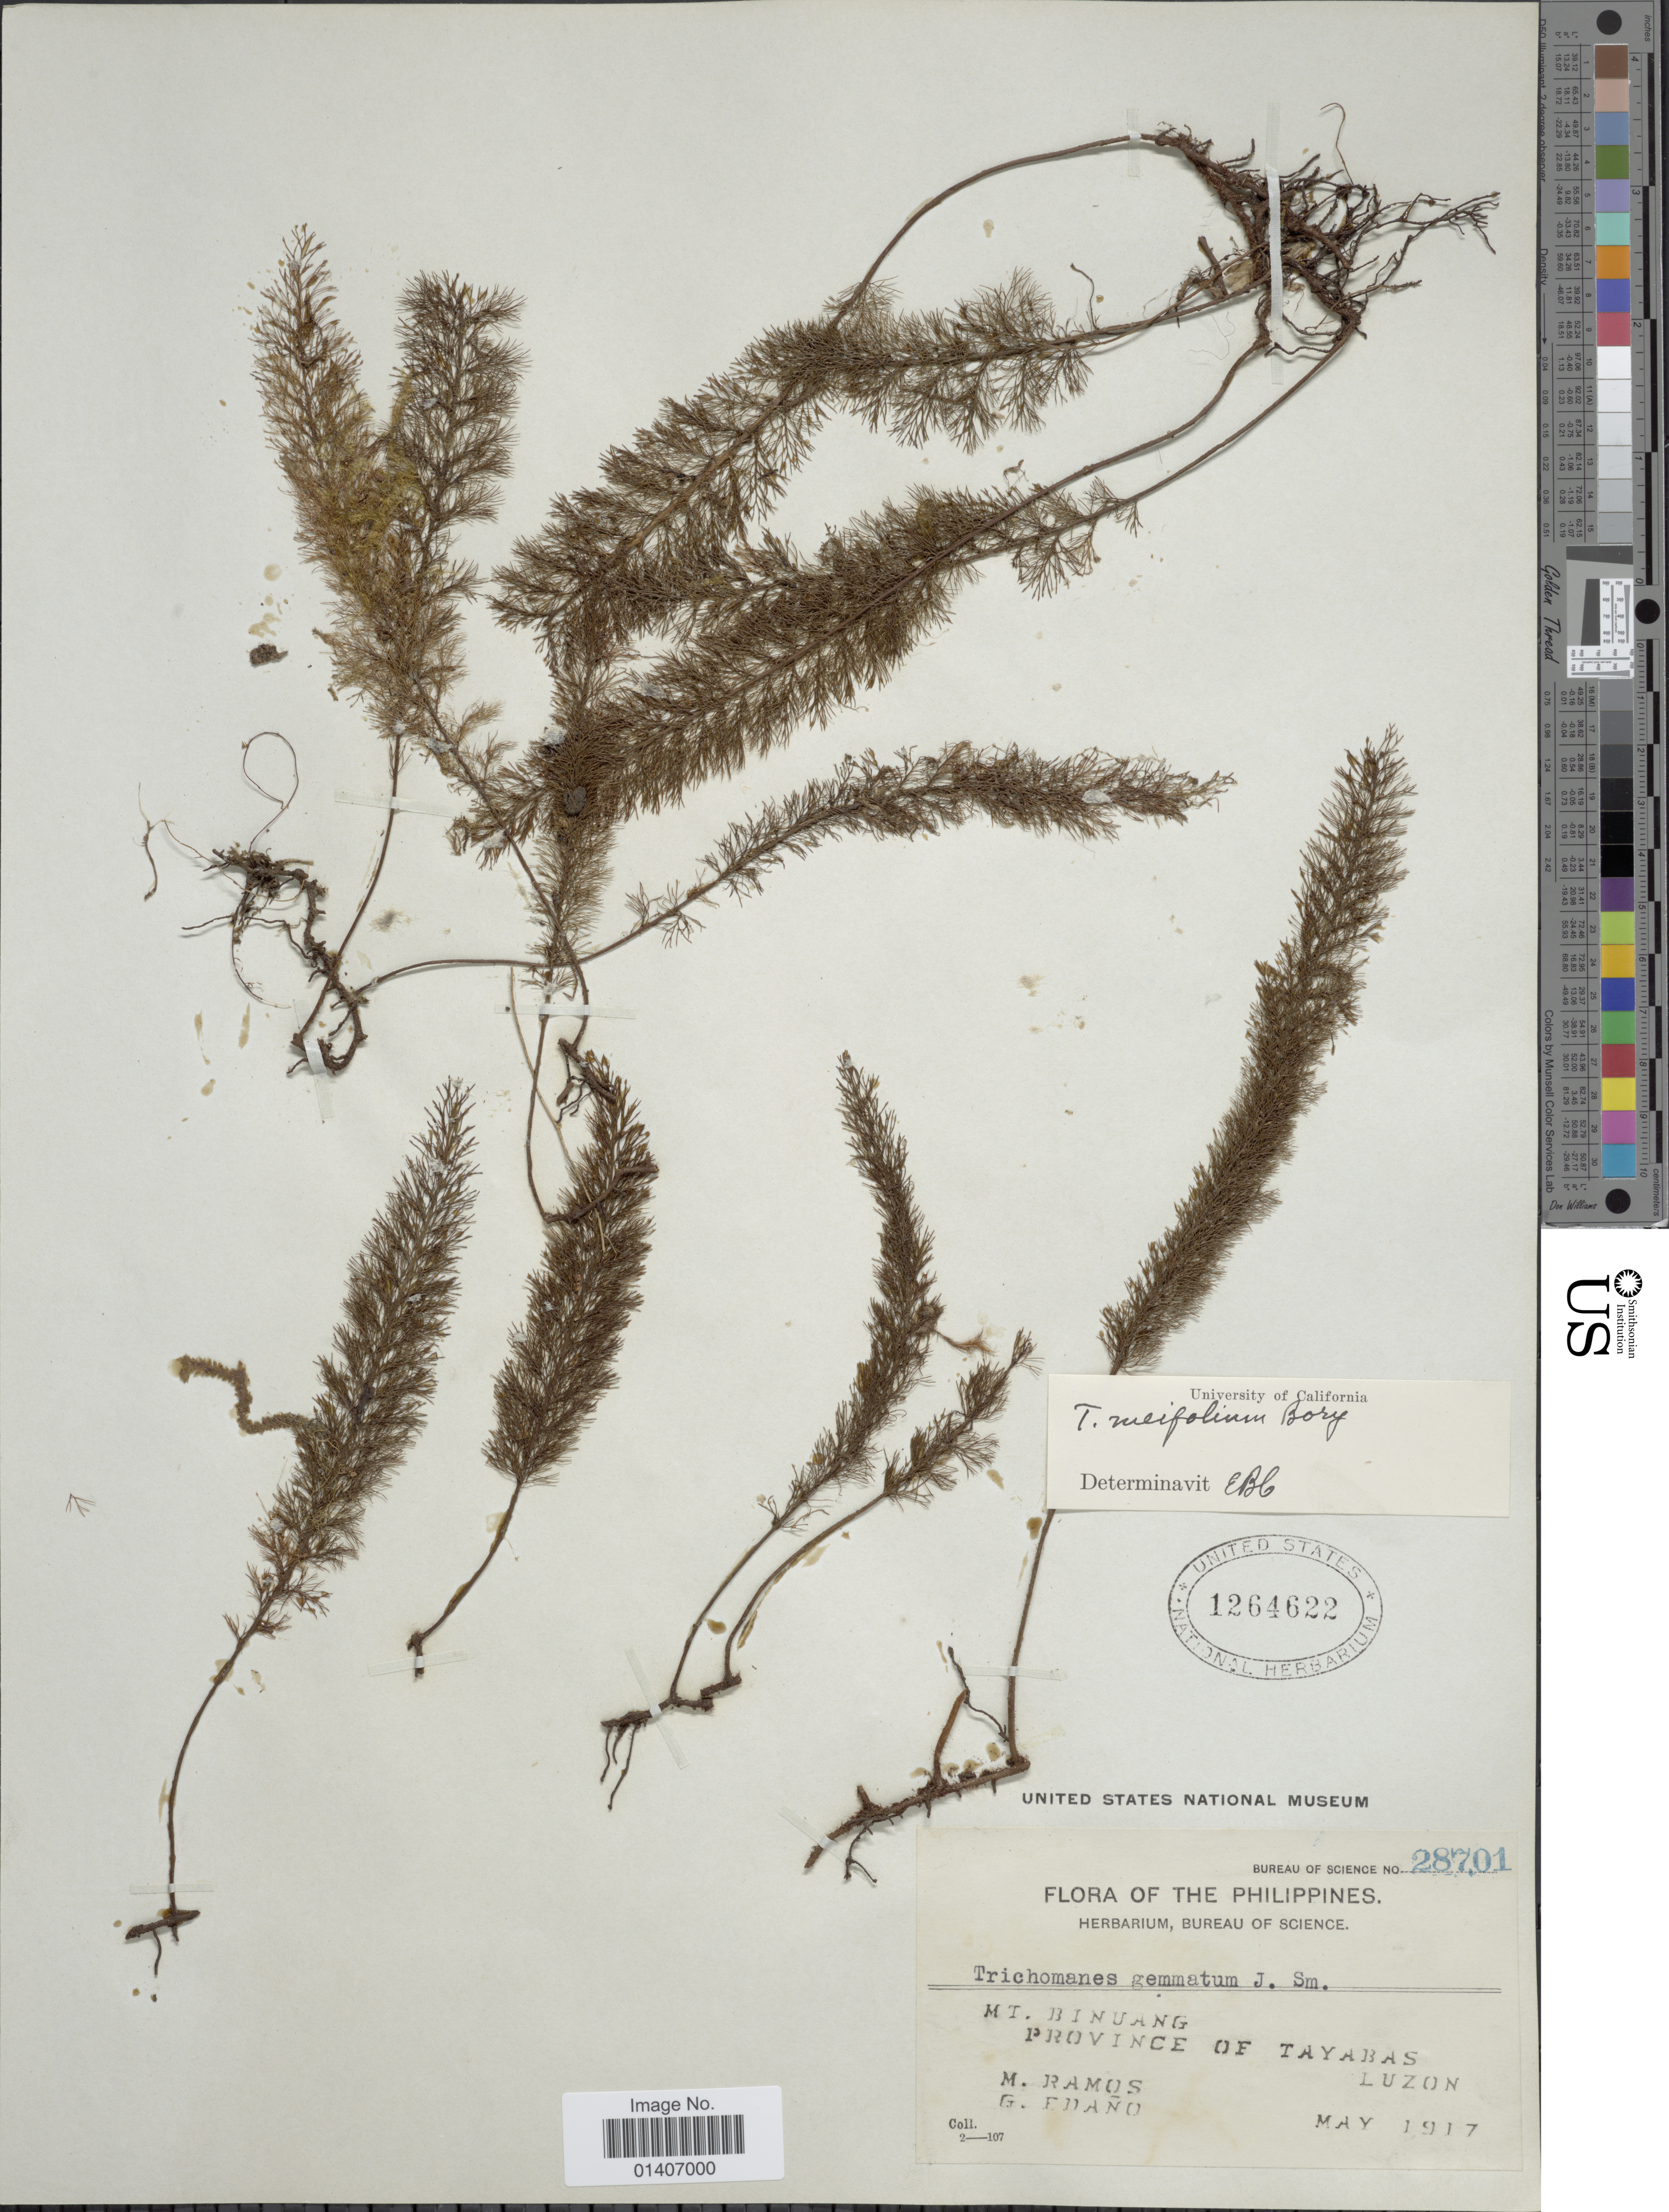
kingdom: Plantae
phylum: Tracheophyta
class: Polypodiopsida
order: Hymenophyllales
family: Hymenophyllaceae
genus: Abrodictyum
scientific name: Abrodictyum meifolium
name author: (Bory) Ebihara & K. Iwats.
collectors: M. Ramos & G. Edaño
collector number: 28701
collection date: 1917-05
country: Philippines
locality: Mt. Binuang, province of Tayabas, Luzon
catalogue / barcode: US 1264622